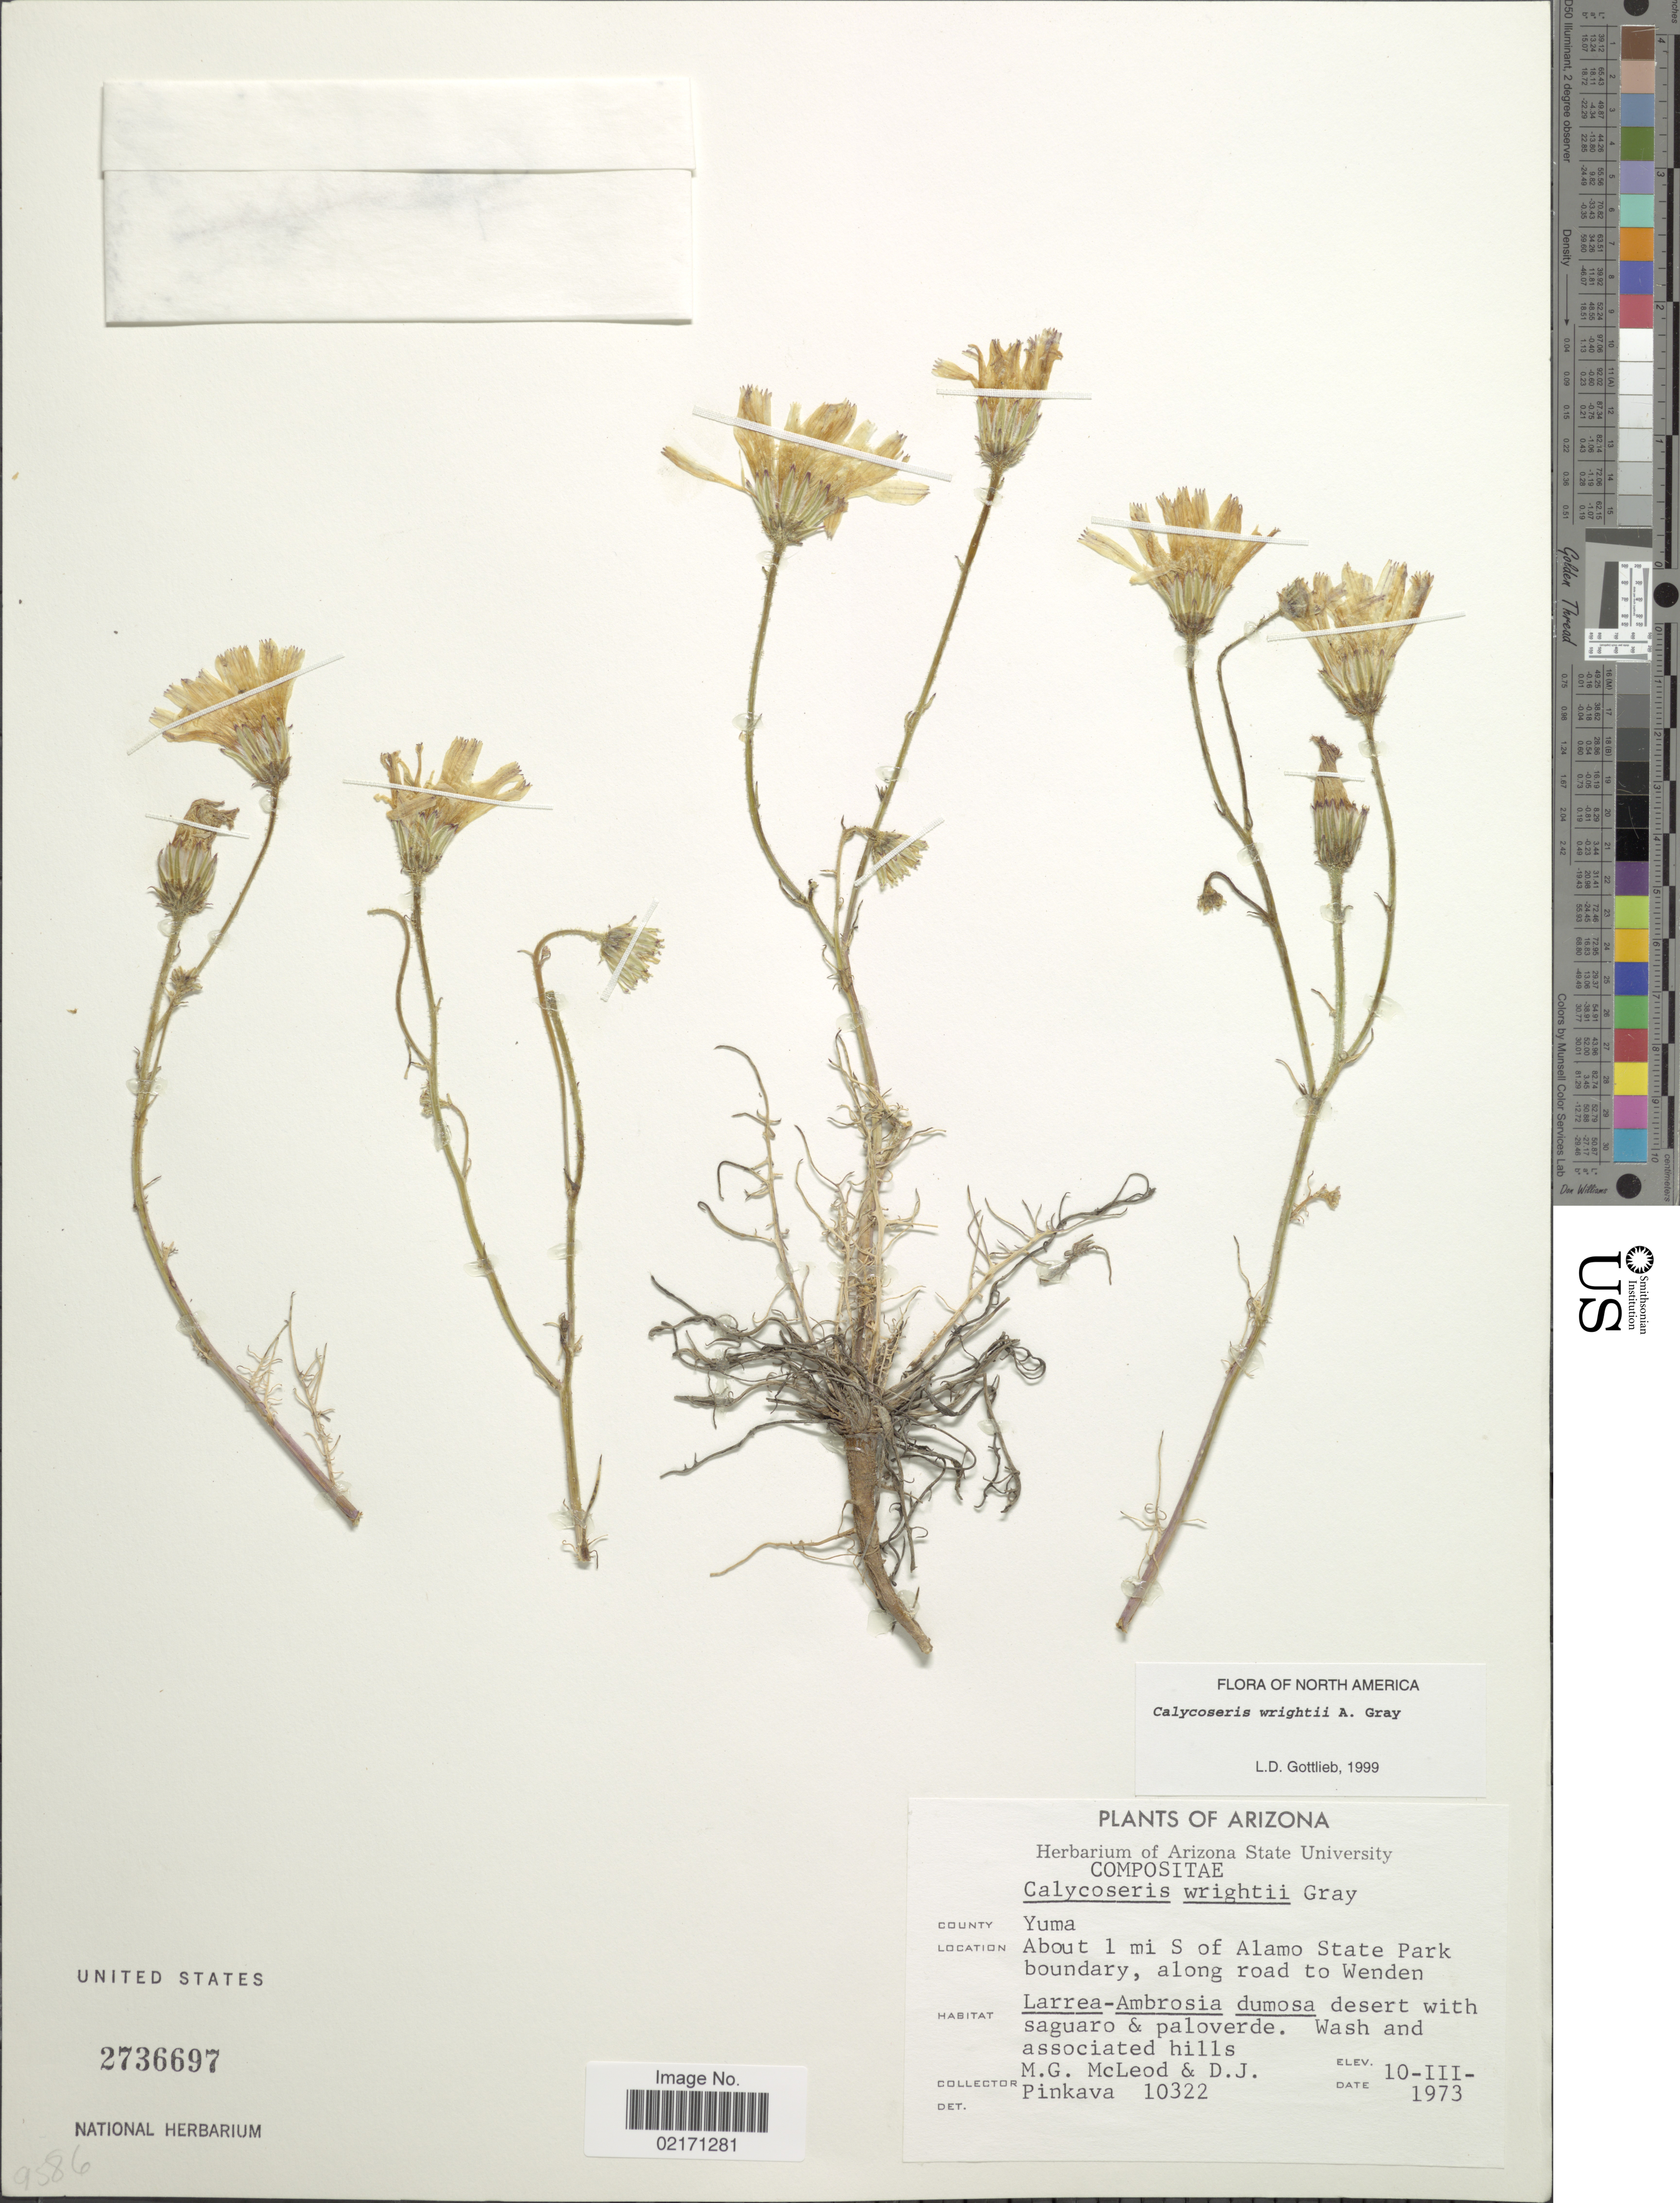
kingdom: Plantae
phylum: Tracheophyta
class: Magnoliopsida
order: Asterales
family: Asteraceae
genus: Calycoseris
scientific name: Calycoseris wrightii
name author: A. Gray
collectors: M. McLeod & D. J. Pinkava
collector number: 10322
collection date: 1973-03-10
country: United States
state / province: Arizona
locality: County Yuma. About 1 mi S of Alamo State Park boundary, along road to Wenden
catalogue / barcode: US 2736697